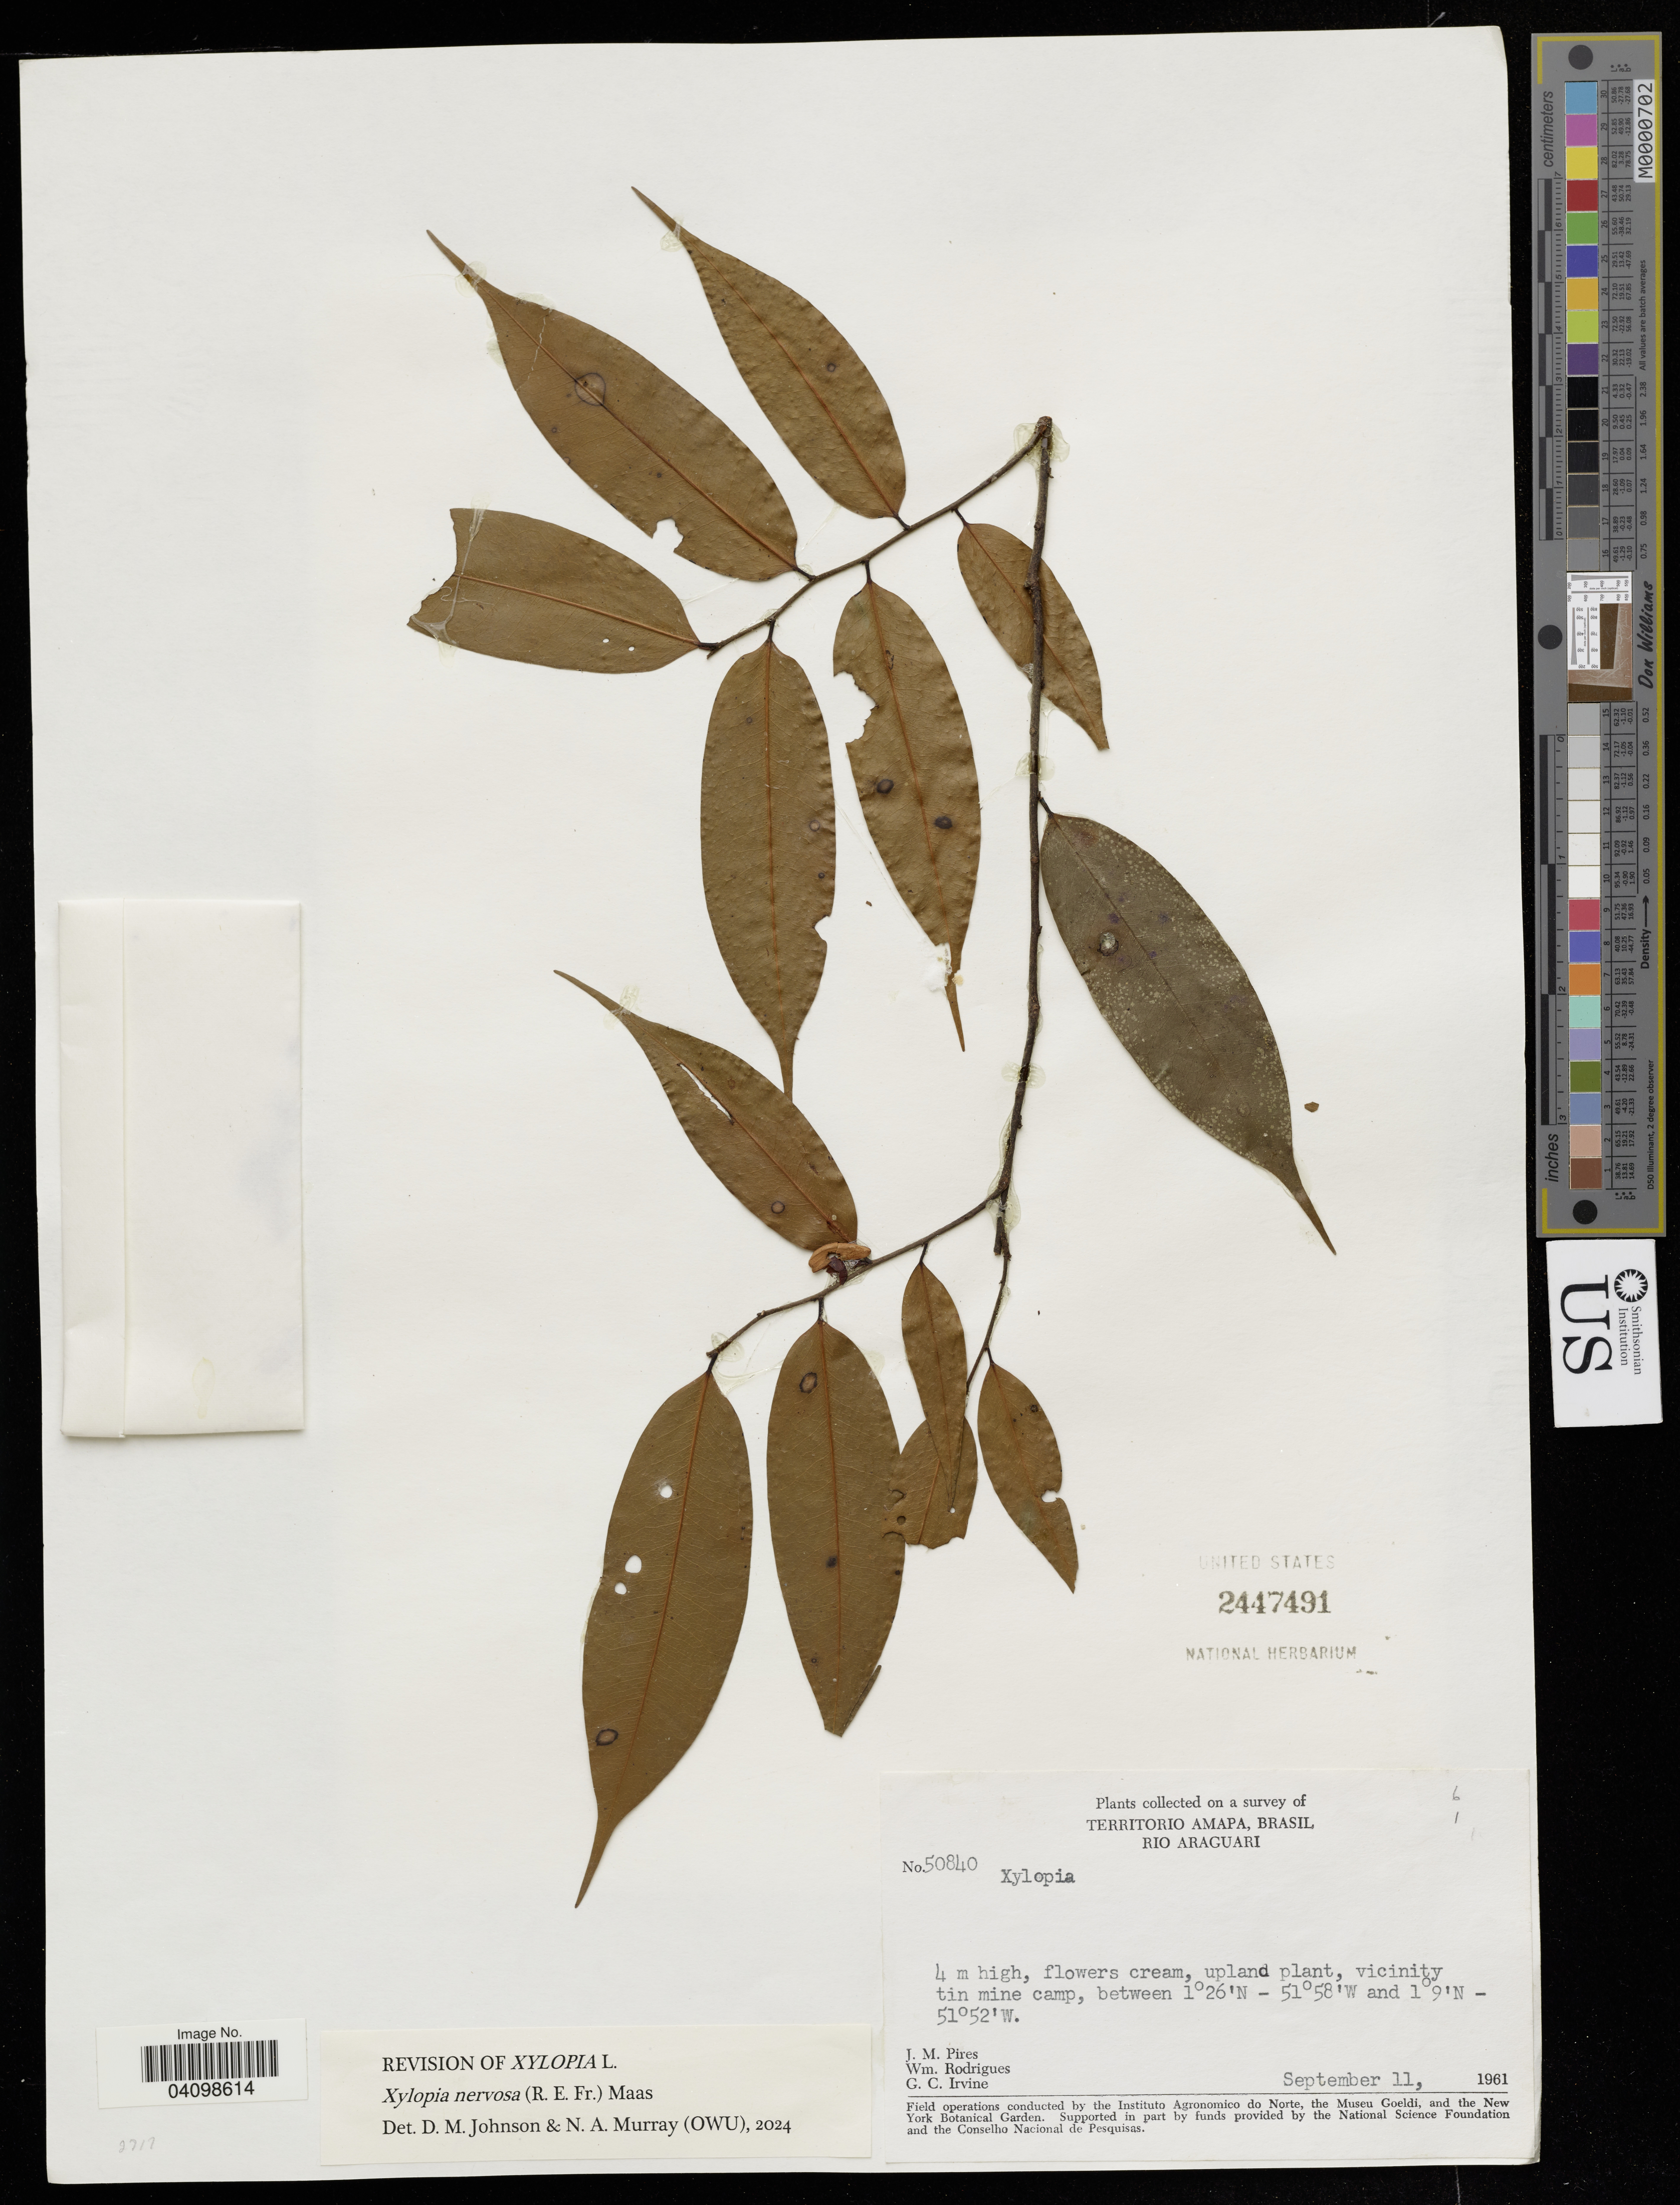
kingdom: Plantae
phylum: Tracheophyta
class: Magnoliopsida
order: Magnoliales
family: Annonaceae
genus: Xylopia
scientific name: Xylopia nervosa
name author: (R.E.Fr.) Maas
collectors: M. J. Pires, W. Rodrigues & G. Irvine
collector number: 50840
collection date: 1961-09-11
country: Brazil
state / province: Amapá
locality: Rio Araguari.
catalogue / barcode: US 2447491